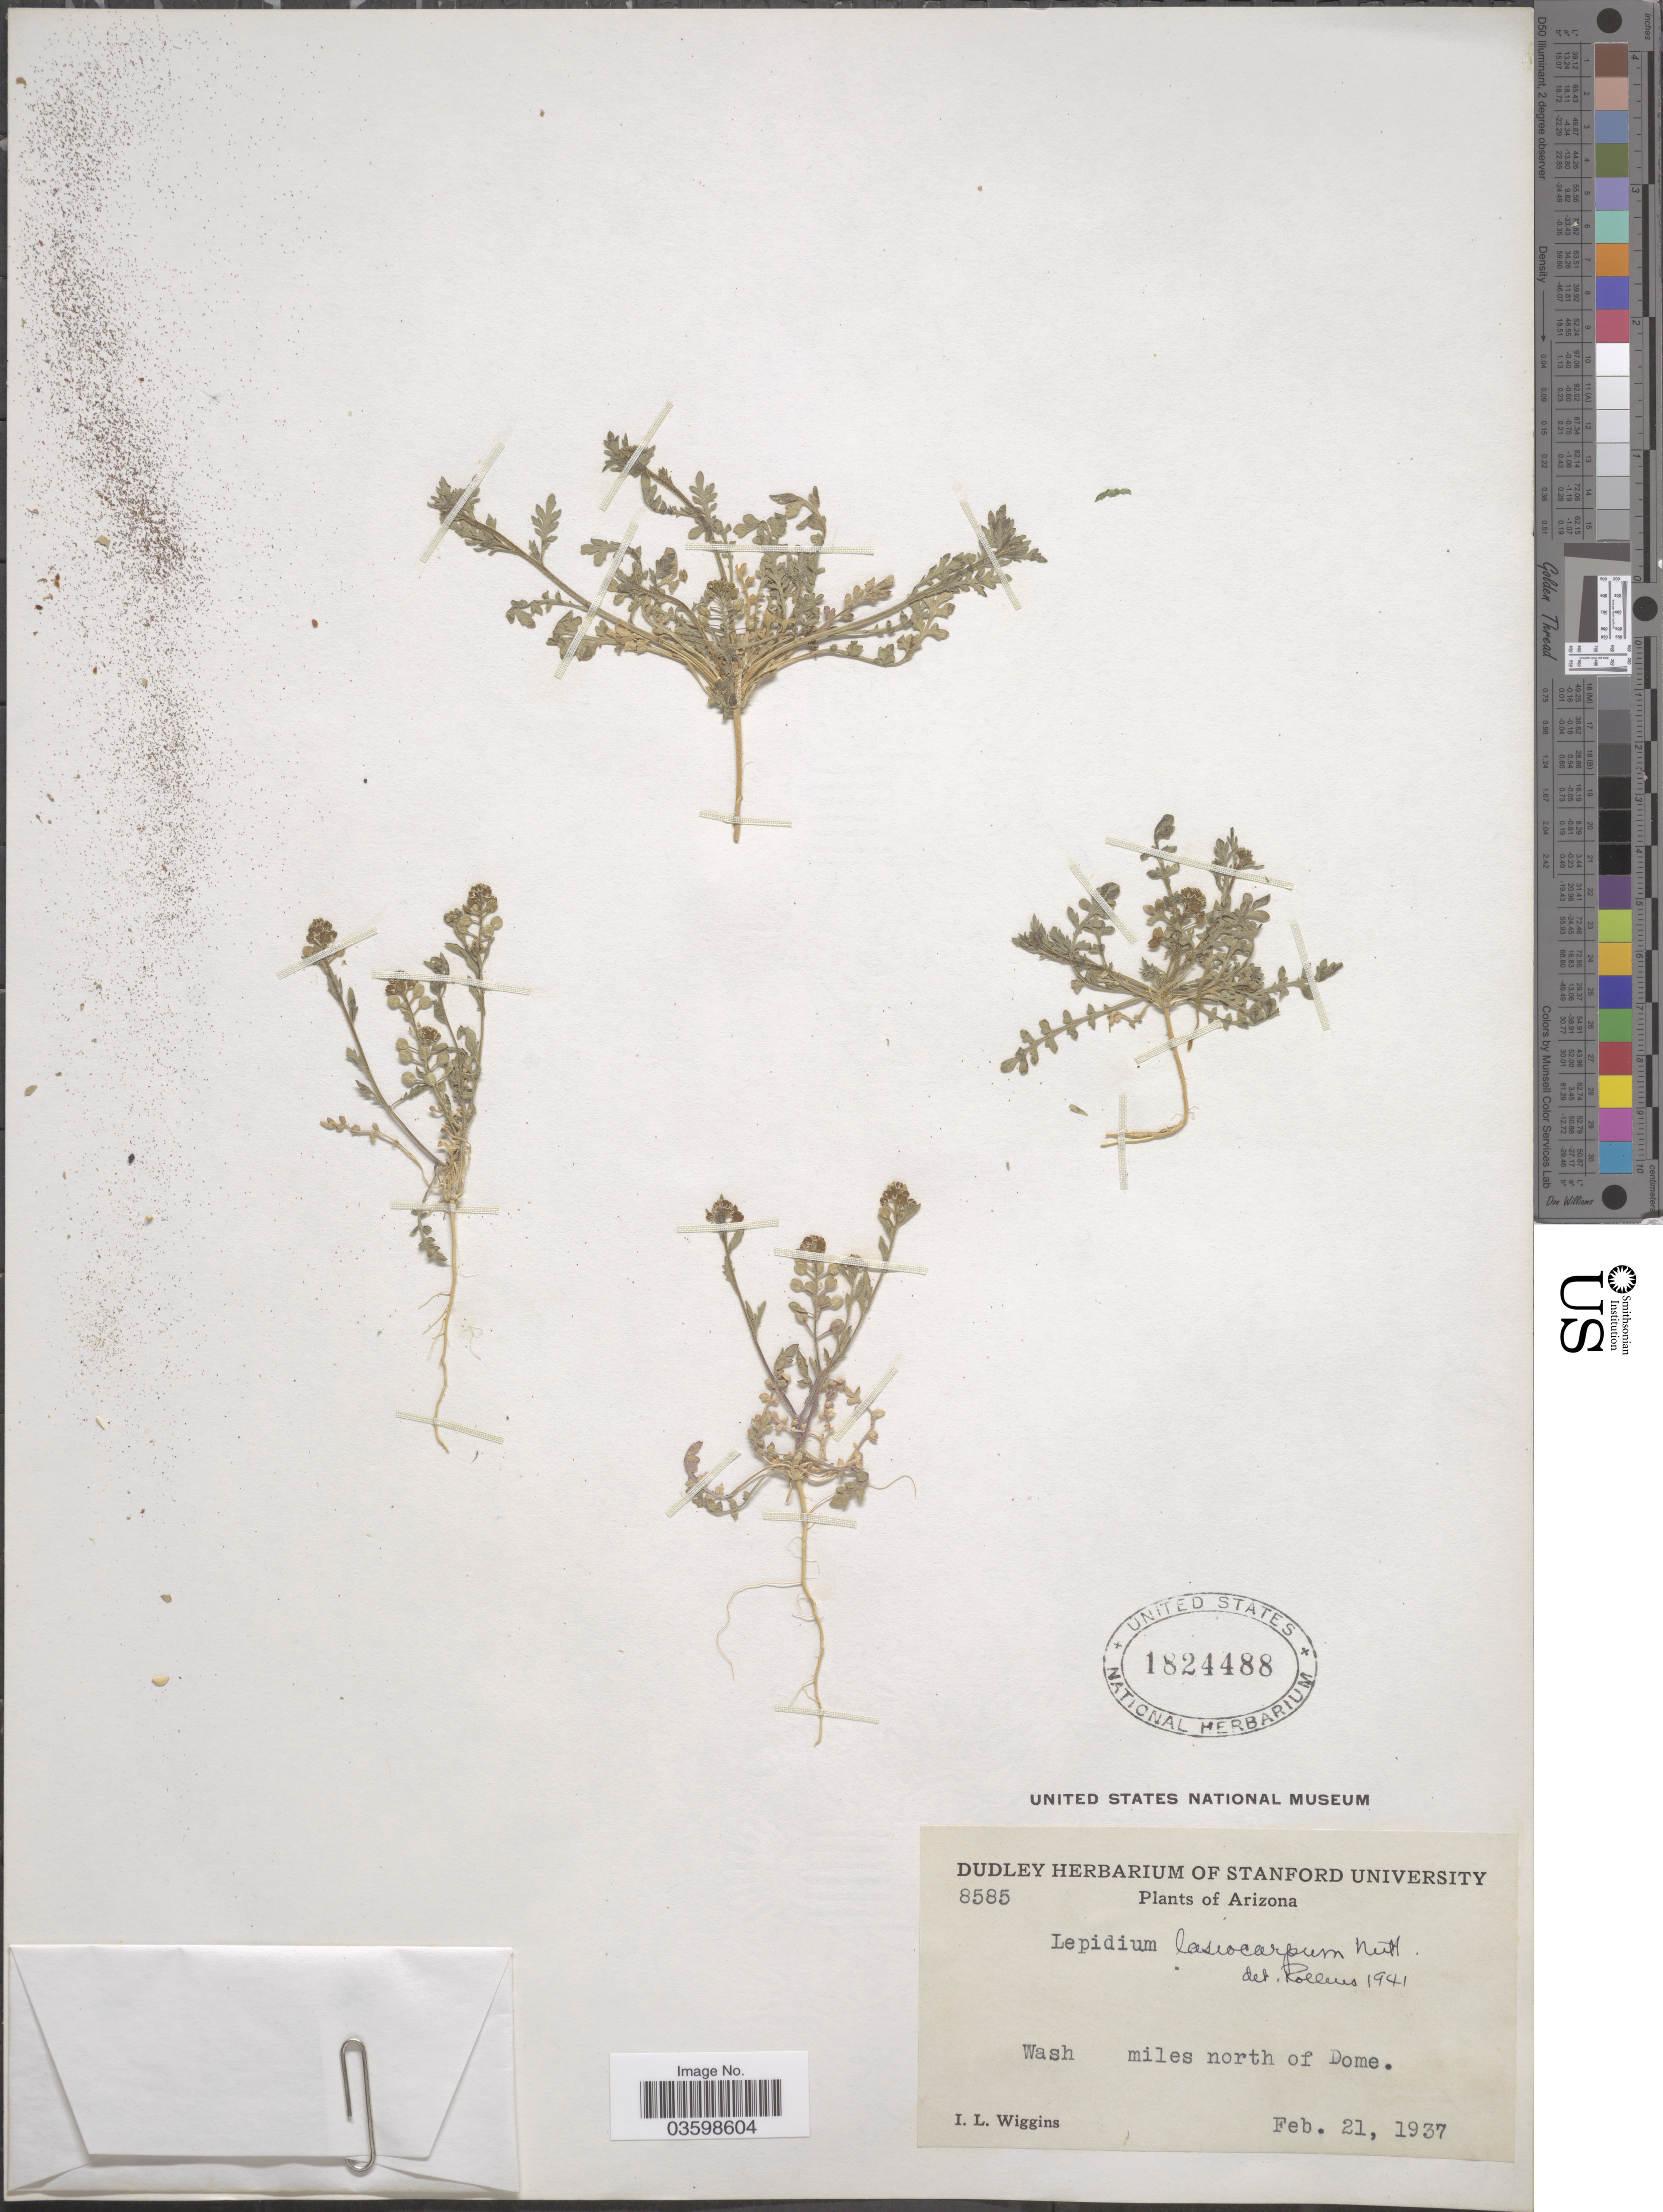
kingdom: Plantae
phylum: Tracheophyta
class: Magnoliopsida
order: Brassicales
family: Brassicaceae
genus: Lepidium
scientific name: Lepidium lasiocarpum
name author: Nutt.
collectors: I. L. Wiggins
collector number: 8585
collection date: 1937-02-21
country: United States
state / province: Arizona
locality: Wash miles north of Dome.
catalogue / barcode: US 1824488